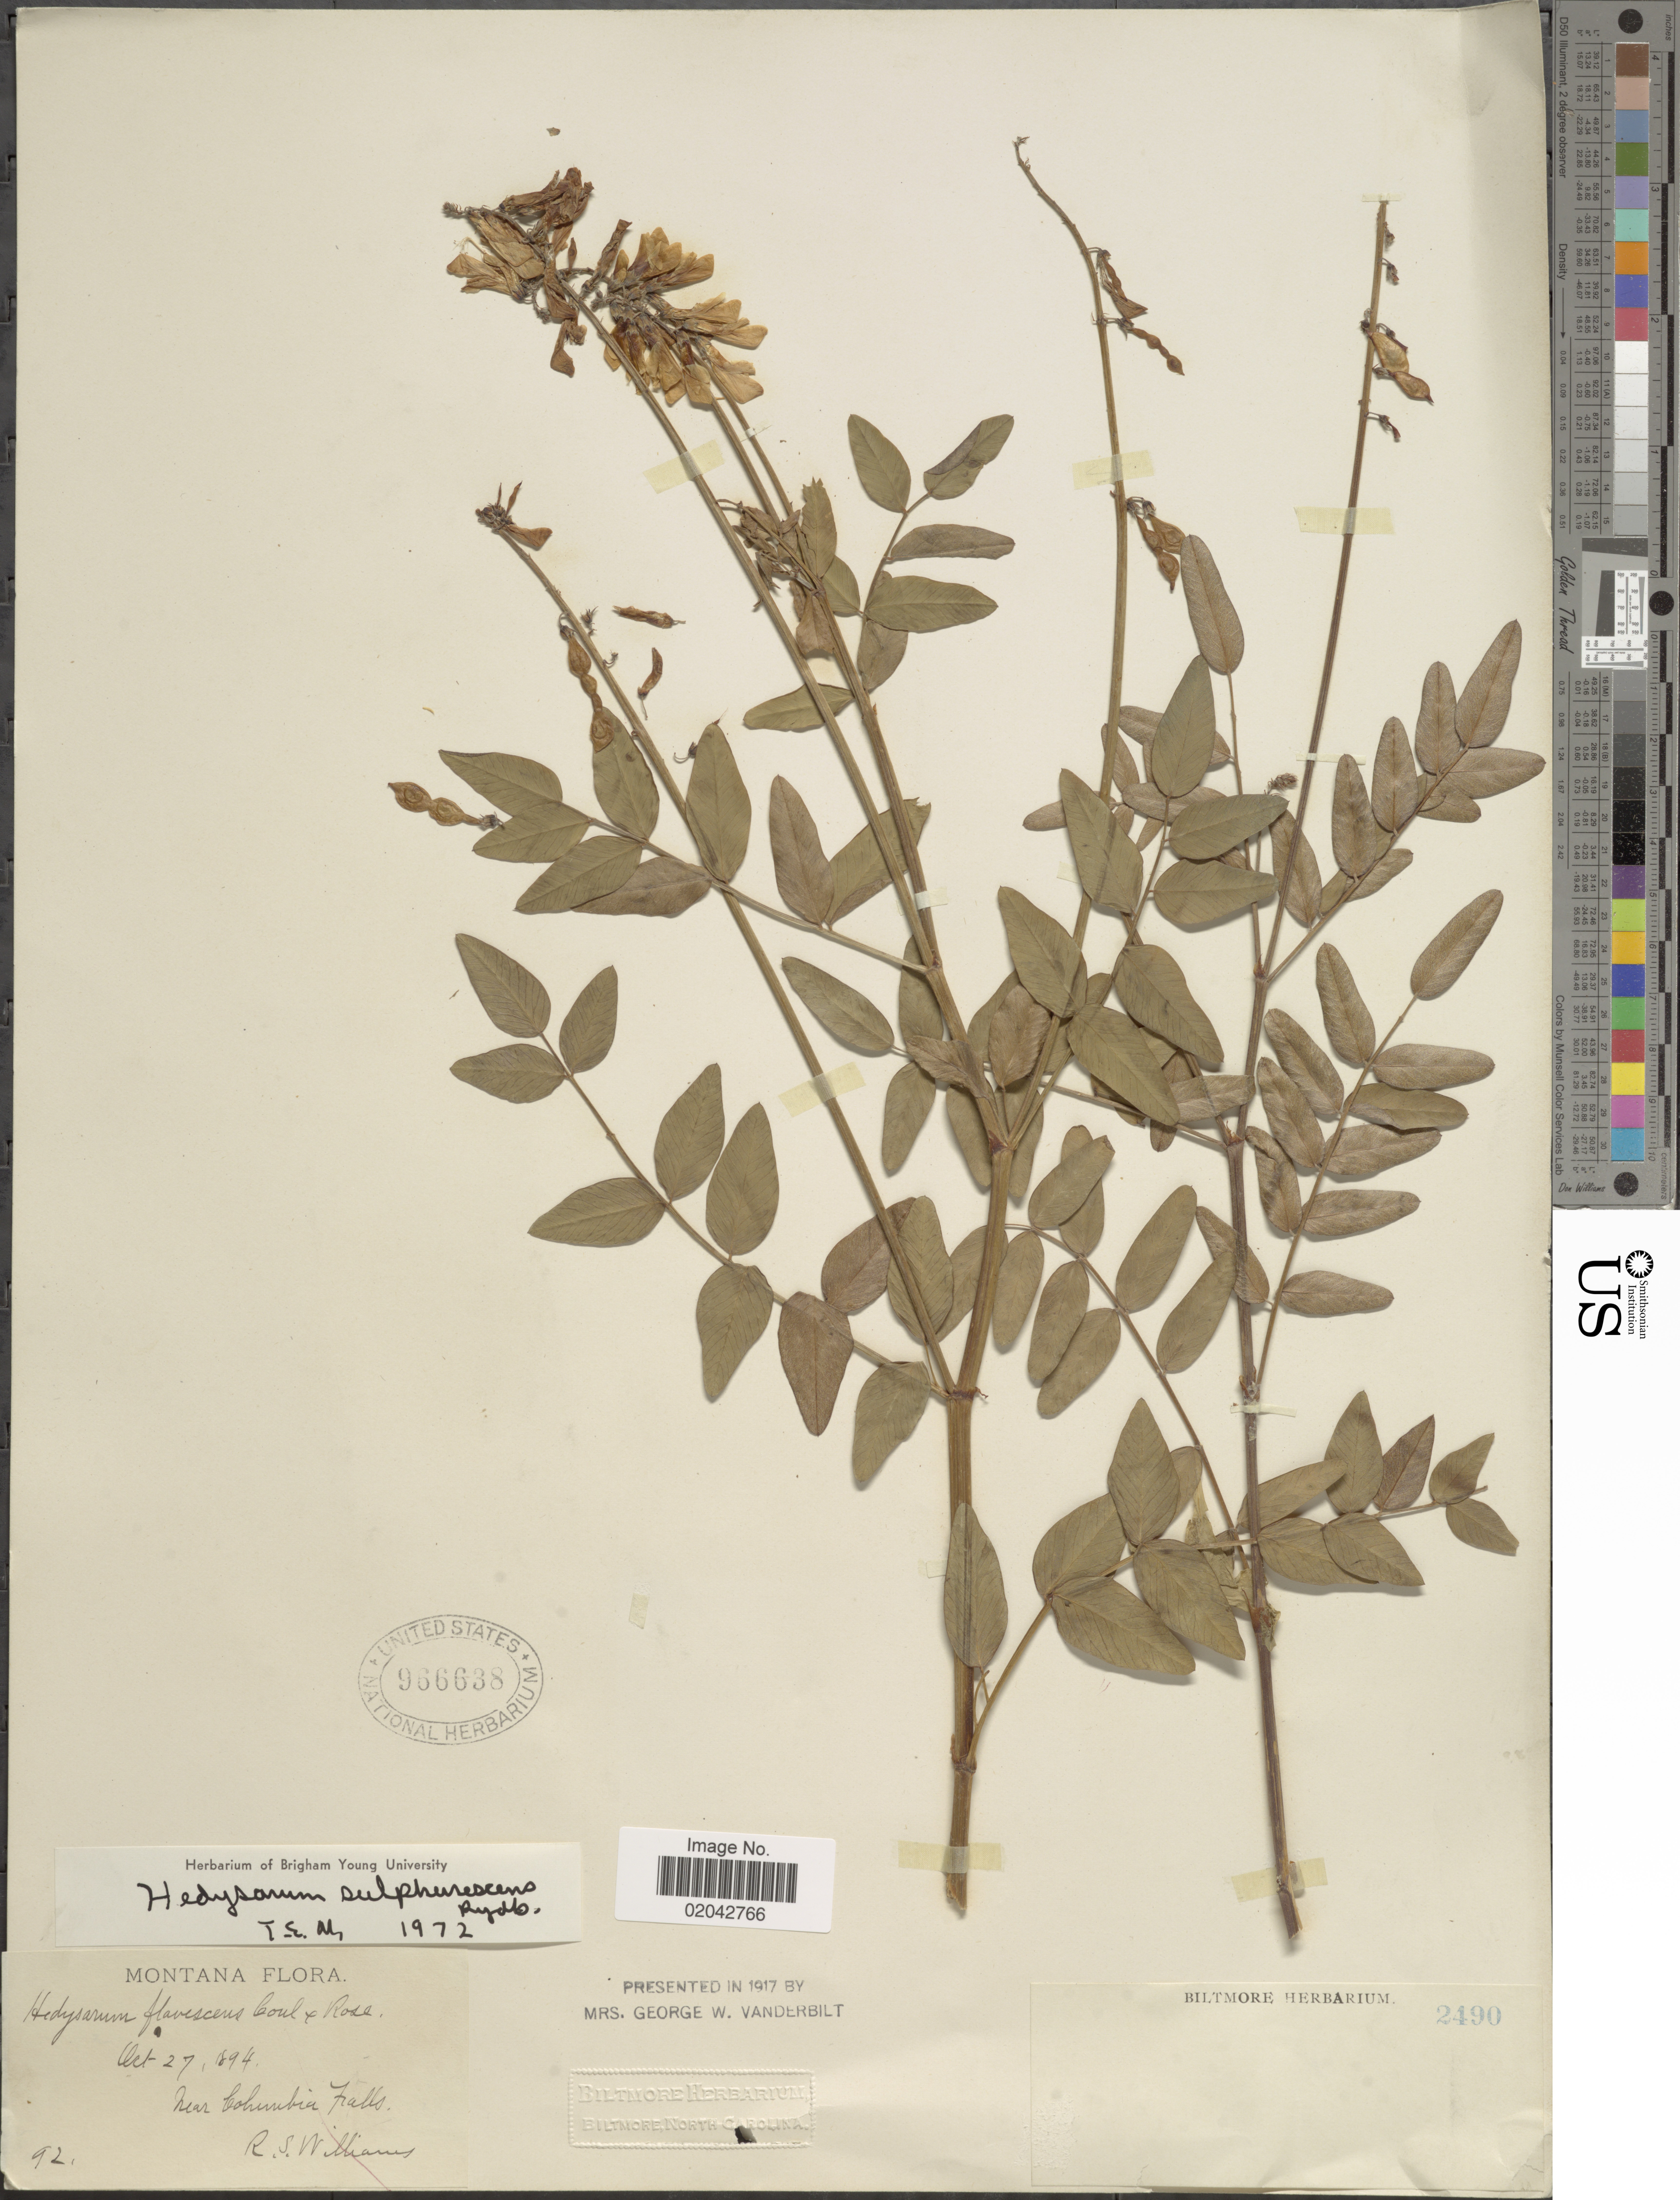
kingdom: Plantae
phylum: Tracheophyta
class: Magnoliopsida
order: Fabales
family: Fabaceae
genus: Hedysarum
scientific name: Hedysarum sulphurescens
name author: Rydb.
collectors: R. S. Williams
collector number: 92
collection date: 1894-10-27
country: United States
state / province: Montana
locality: Near Columbia Falls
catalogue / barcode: US 966638